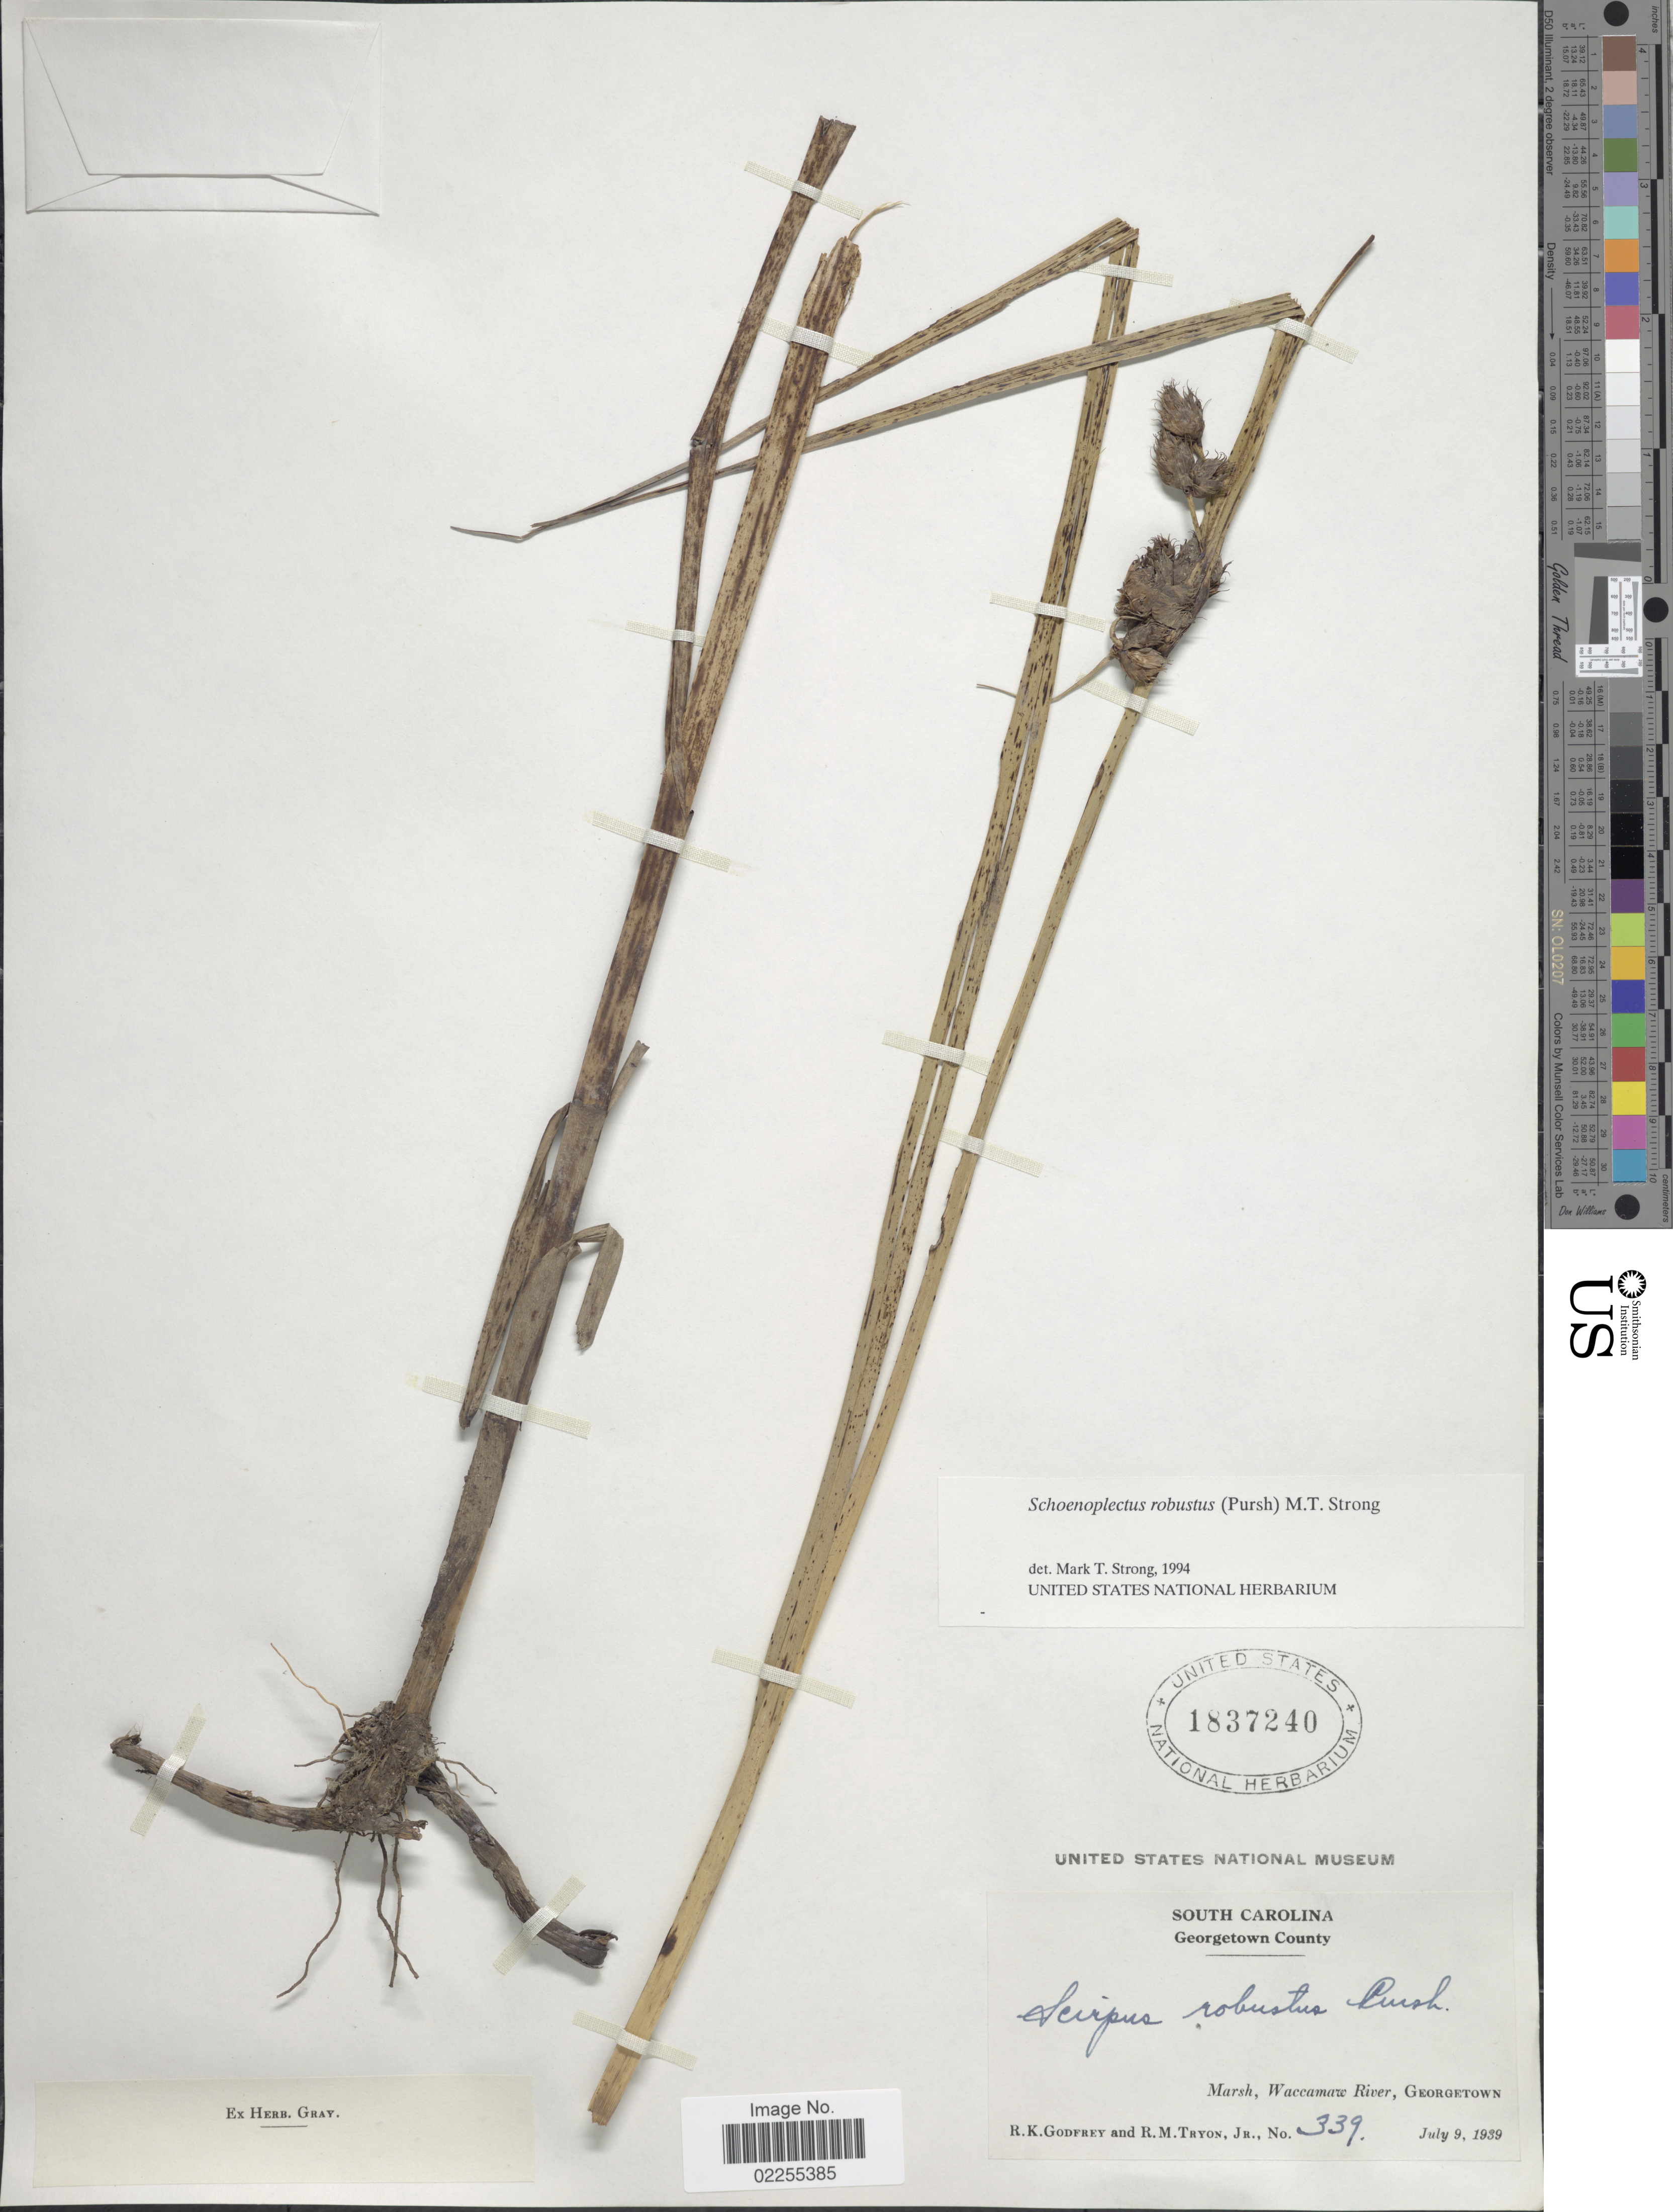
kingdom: Plantae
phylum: Tracheophyta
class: Liliopsida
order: Poales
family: Cyperaceae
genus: Bolboschoenus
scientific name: Bolboschoenus robustus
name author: (Pursh) Soják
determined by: Strong, M. T., (US), Smithsonian Institution - National Museum of Natural History (UNITED STATES)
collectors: R. K. Godfrey & R. M. Tryon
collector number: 339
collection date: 1939-07-09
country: United States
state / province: South Carolina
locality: Georgetown County, marsh, Waccamaw River, Georgetown.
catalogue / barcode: US 1837240